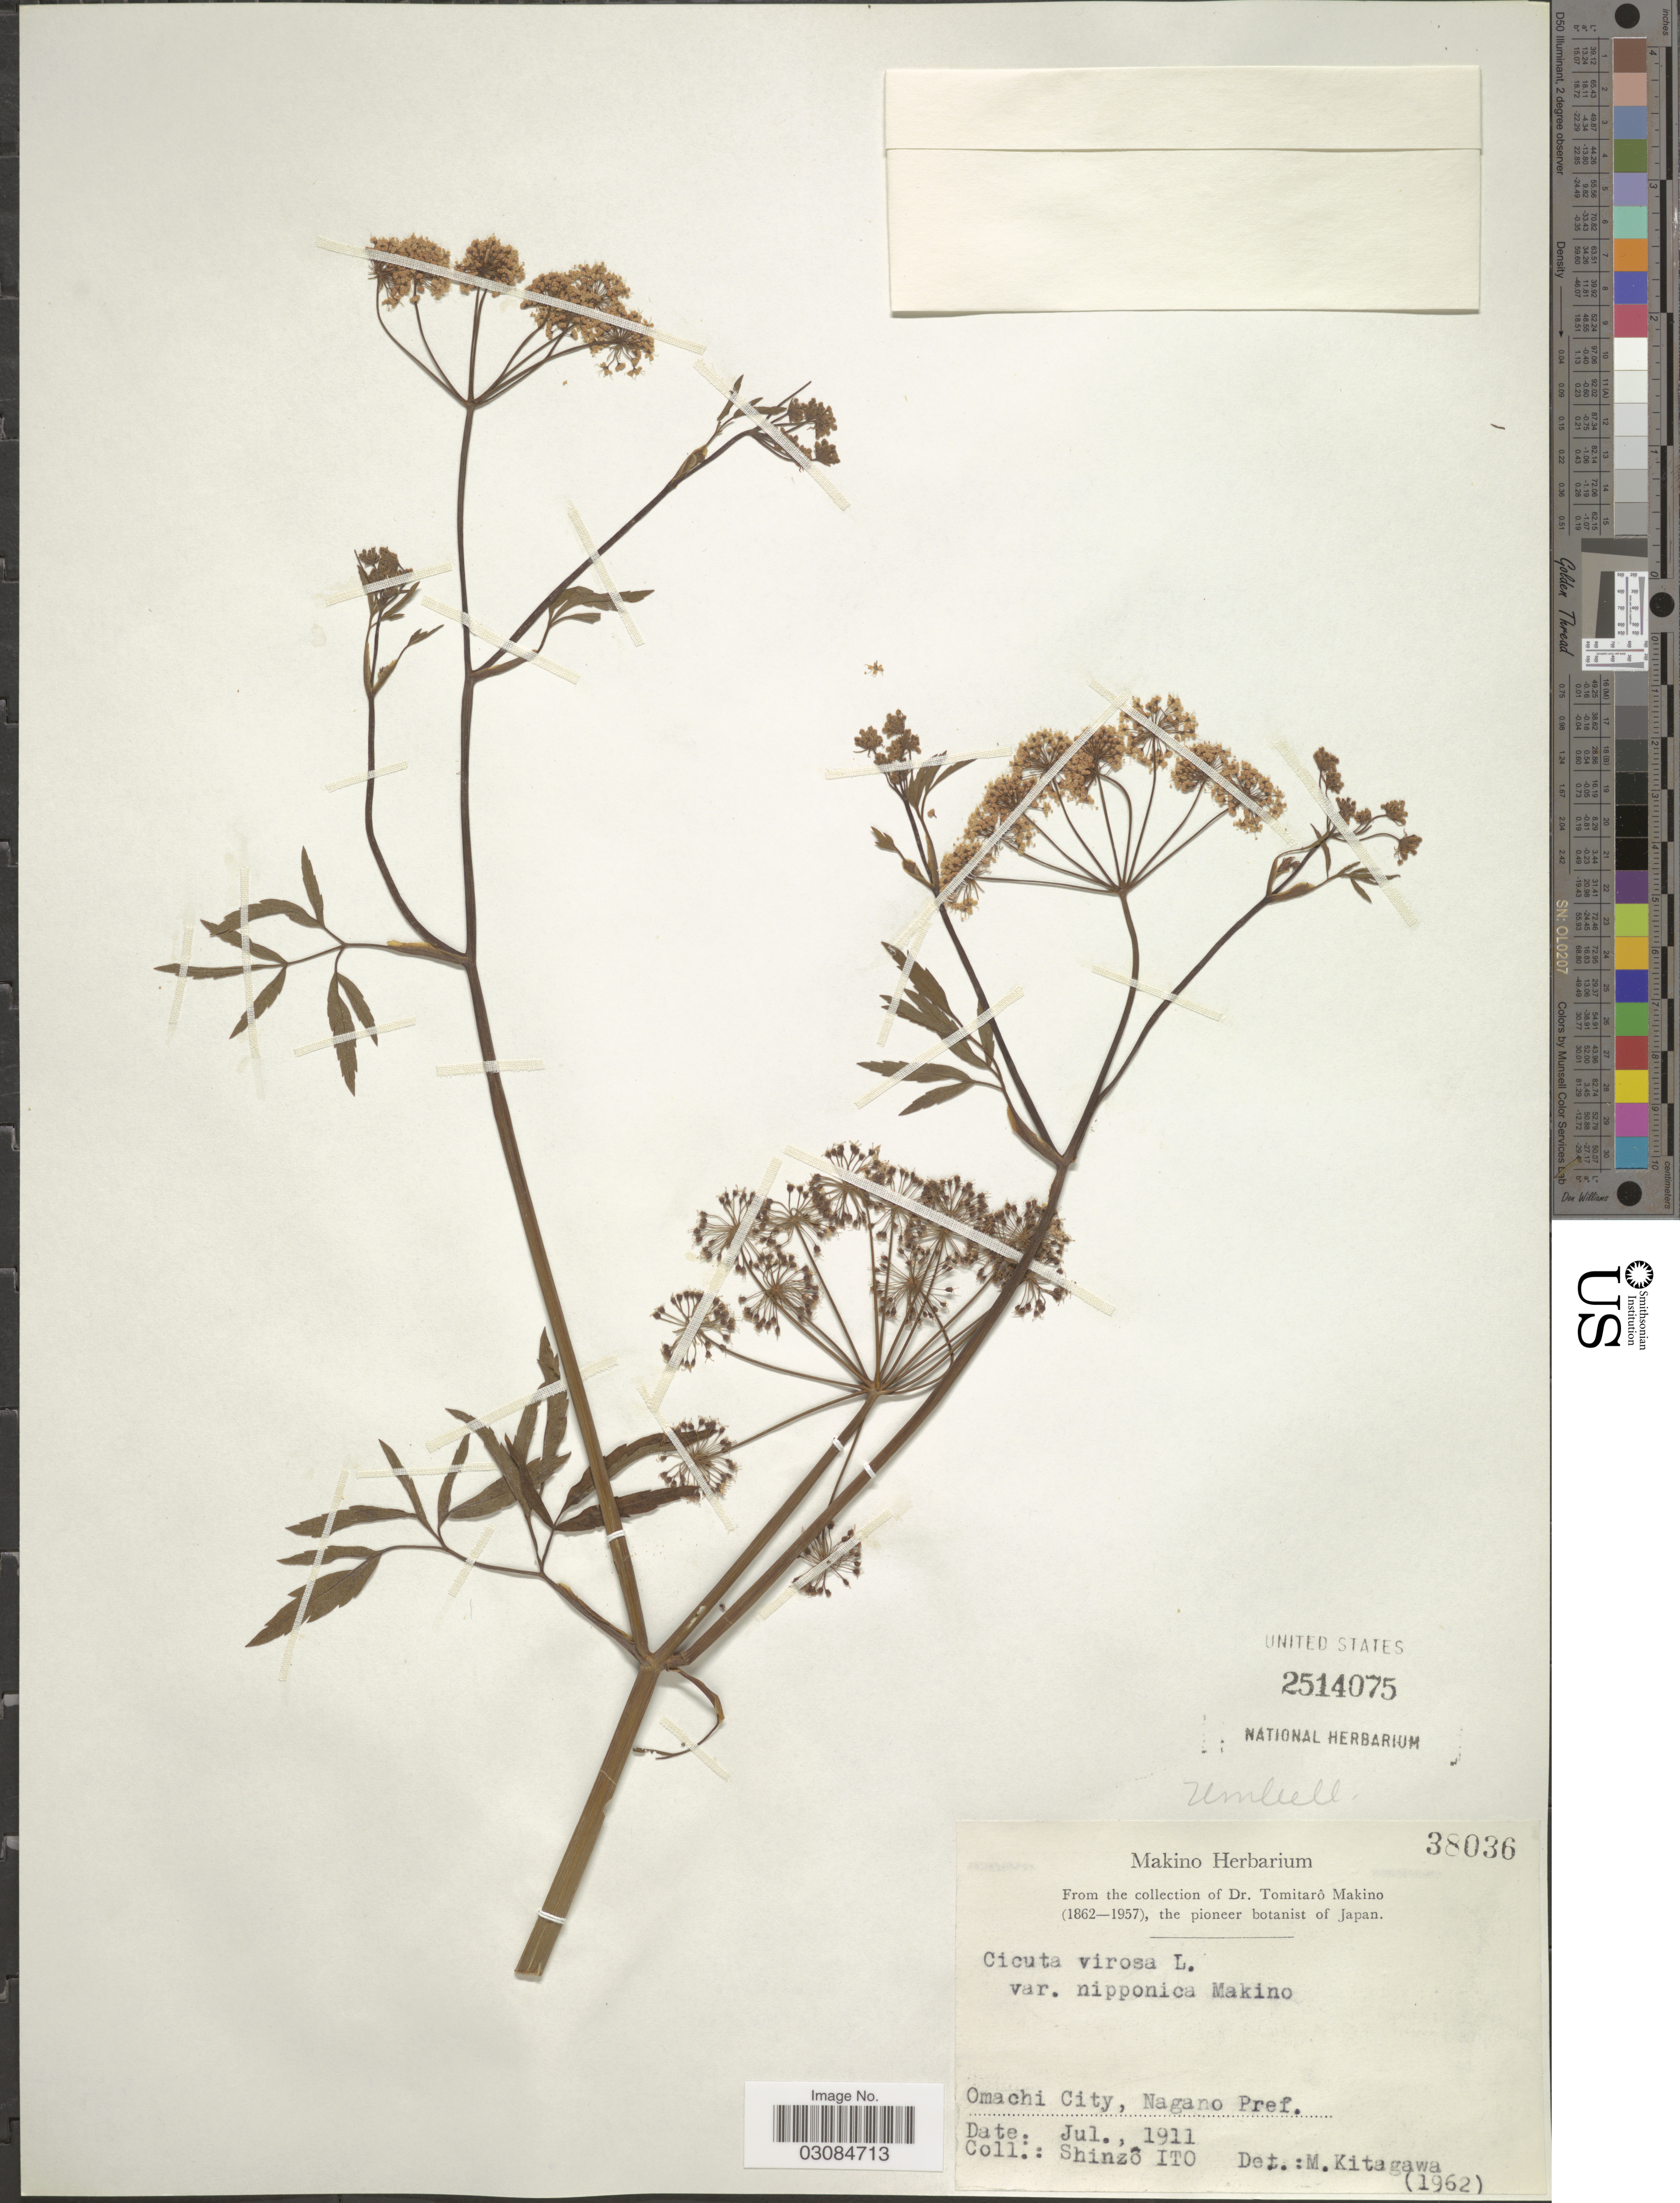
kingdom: Plantae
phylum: Tracheophyta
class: Magnoliopsida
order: Apiales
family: Apiaceae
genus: Cicuta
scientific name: Cicuta virosa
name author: L.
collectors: S. Ito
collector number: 38036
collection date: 1911-07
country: Japan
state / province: Nagano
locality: Omachi City, Nagano Pref.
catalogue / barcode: US 2514075